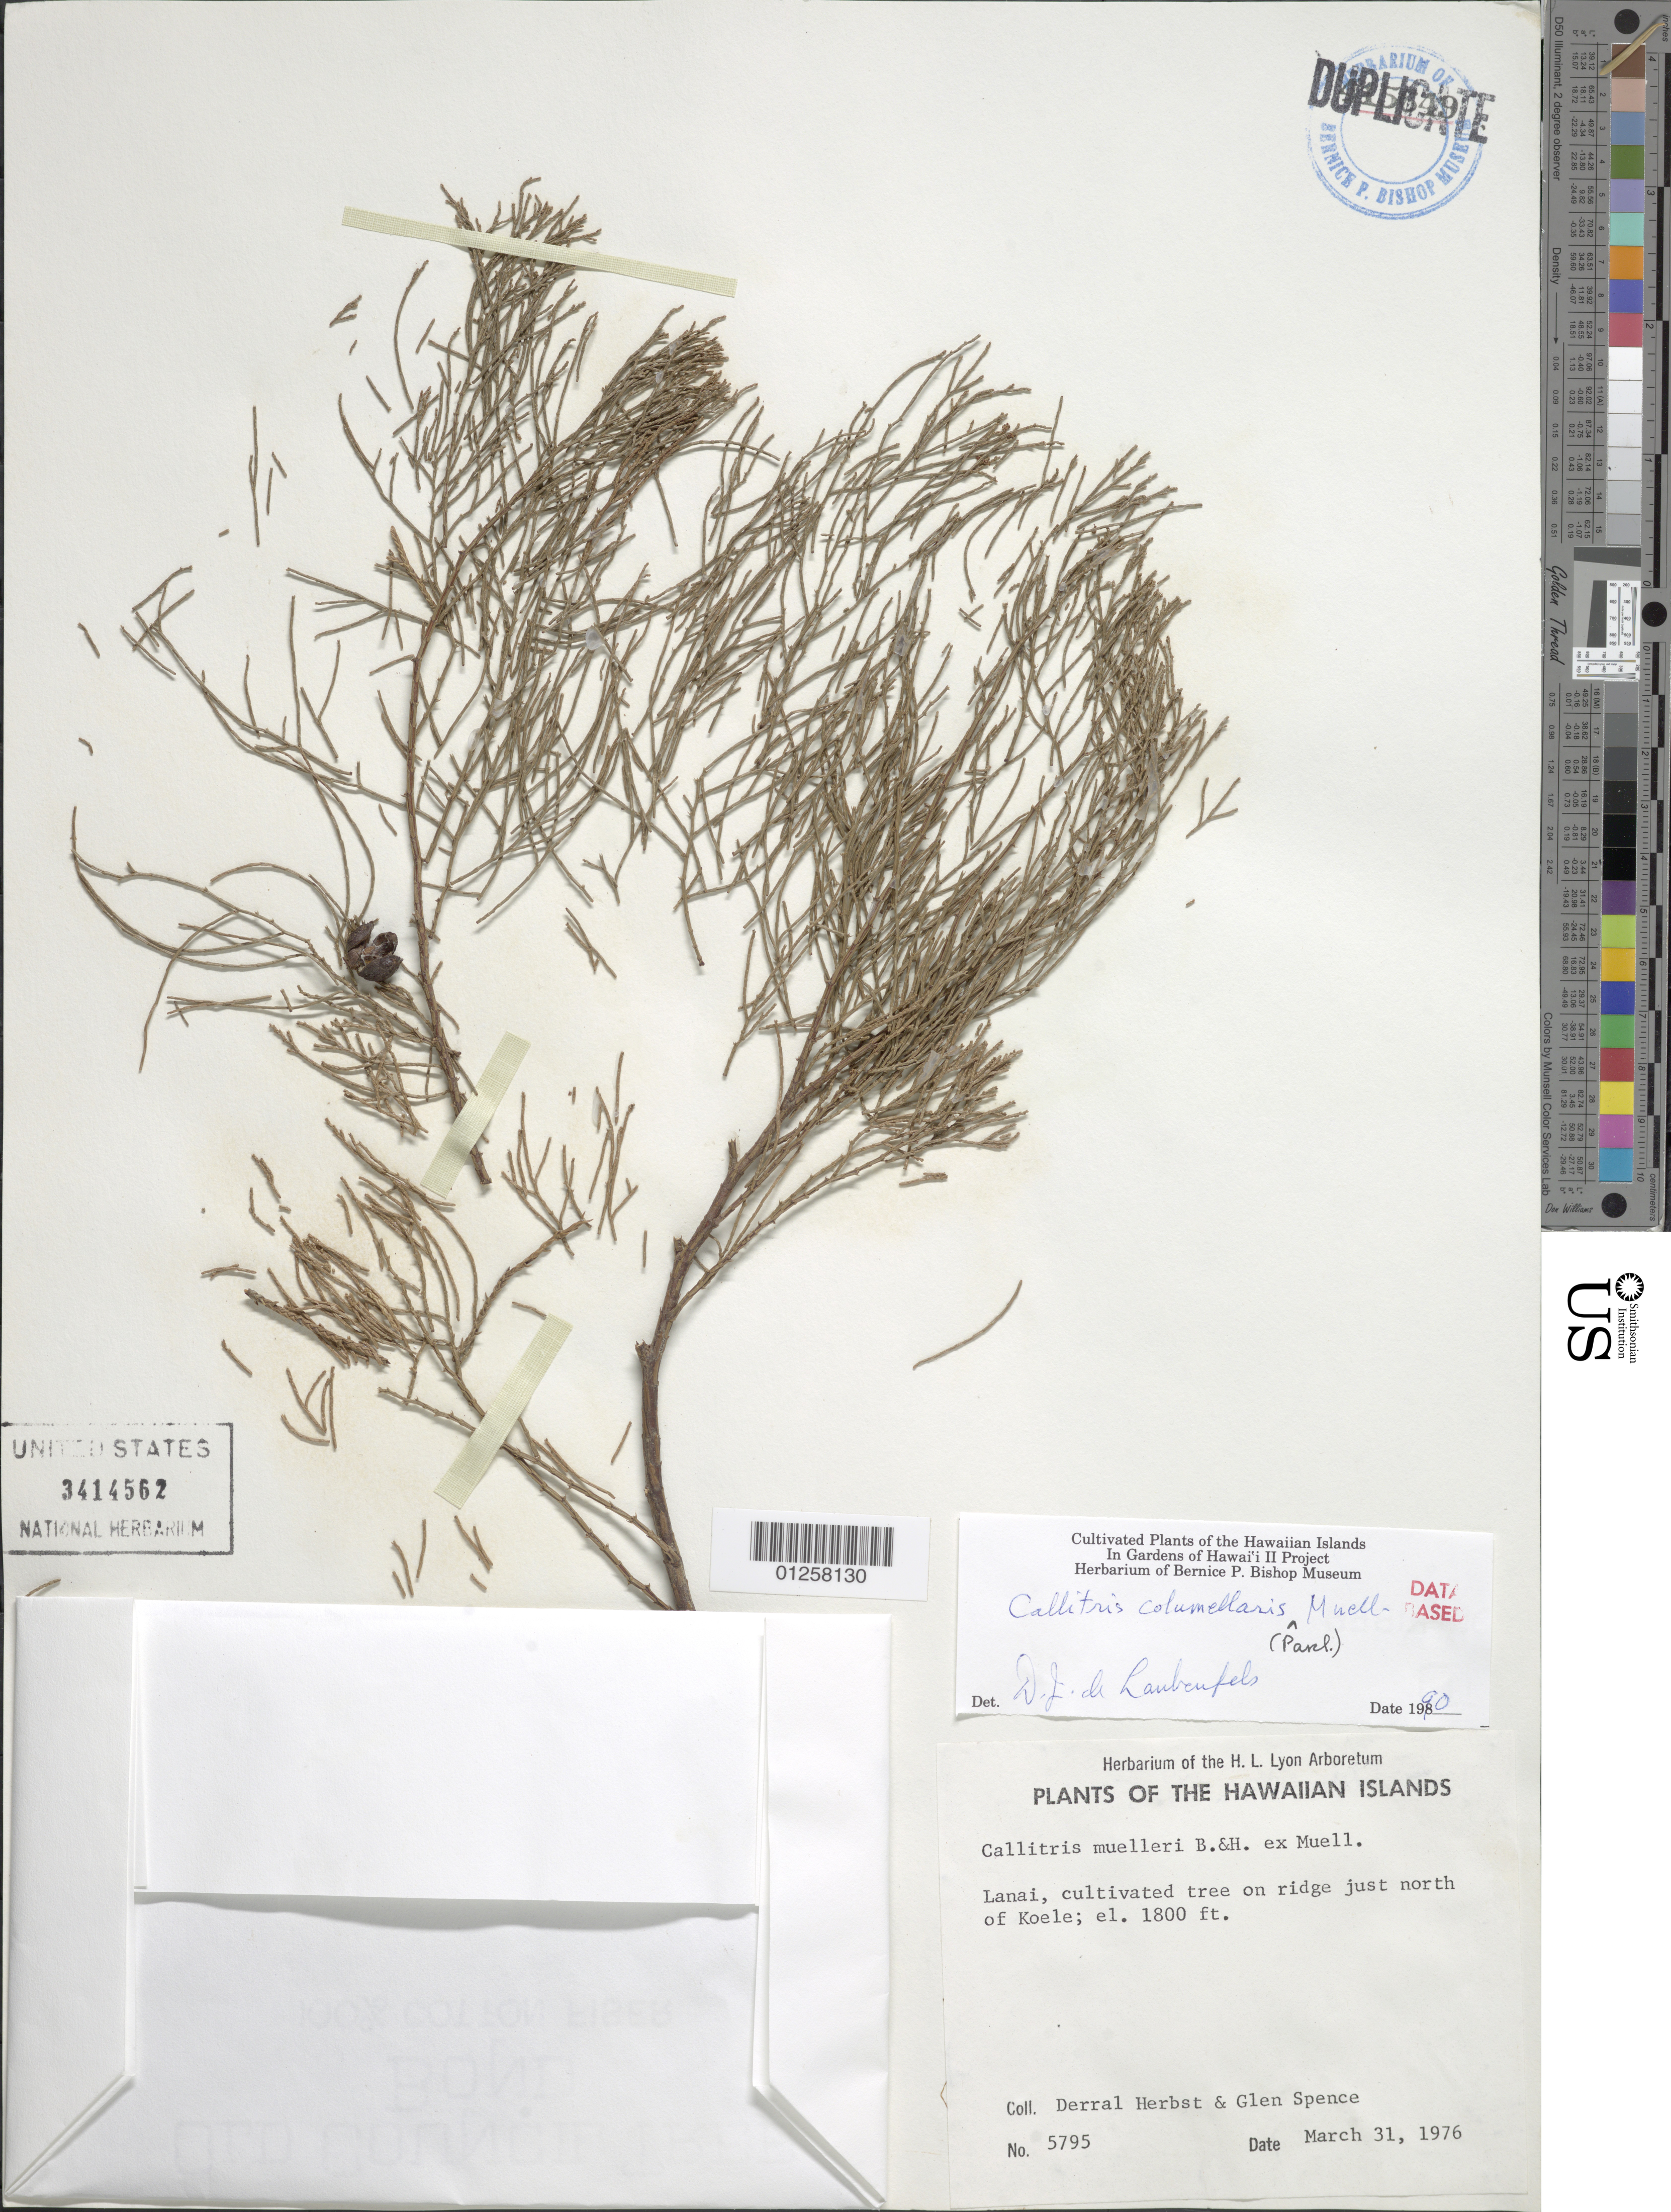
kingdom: Plantae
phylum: Tracheophyta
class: Pinopsida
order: Pinales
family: Cupressaceae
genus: Callitris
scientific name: Callitris columellaris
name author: F. Muell.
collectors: D. R. Herbst & G. Spence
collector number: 5795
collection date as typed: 31 Mar 1976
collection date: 1976-03-31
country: United States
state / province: Hawaii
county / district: Maui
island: Lana'i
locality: North of Koele.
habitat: On ridge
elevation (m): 549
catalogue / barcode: US 3414562